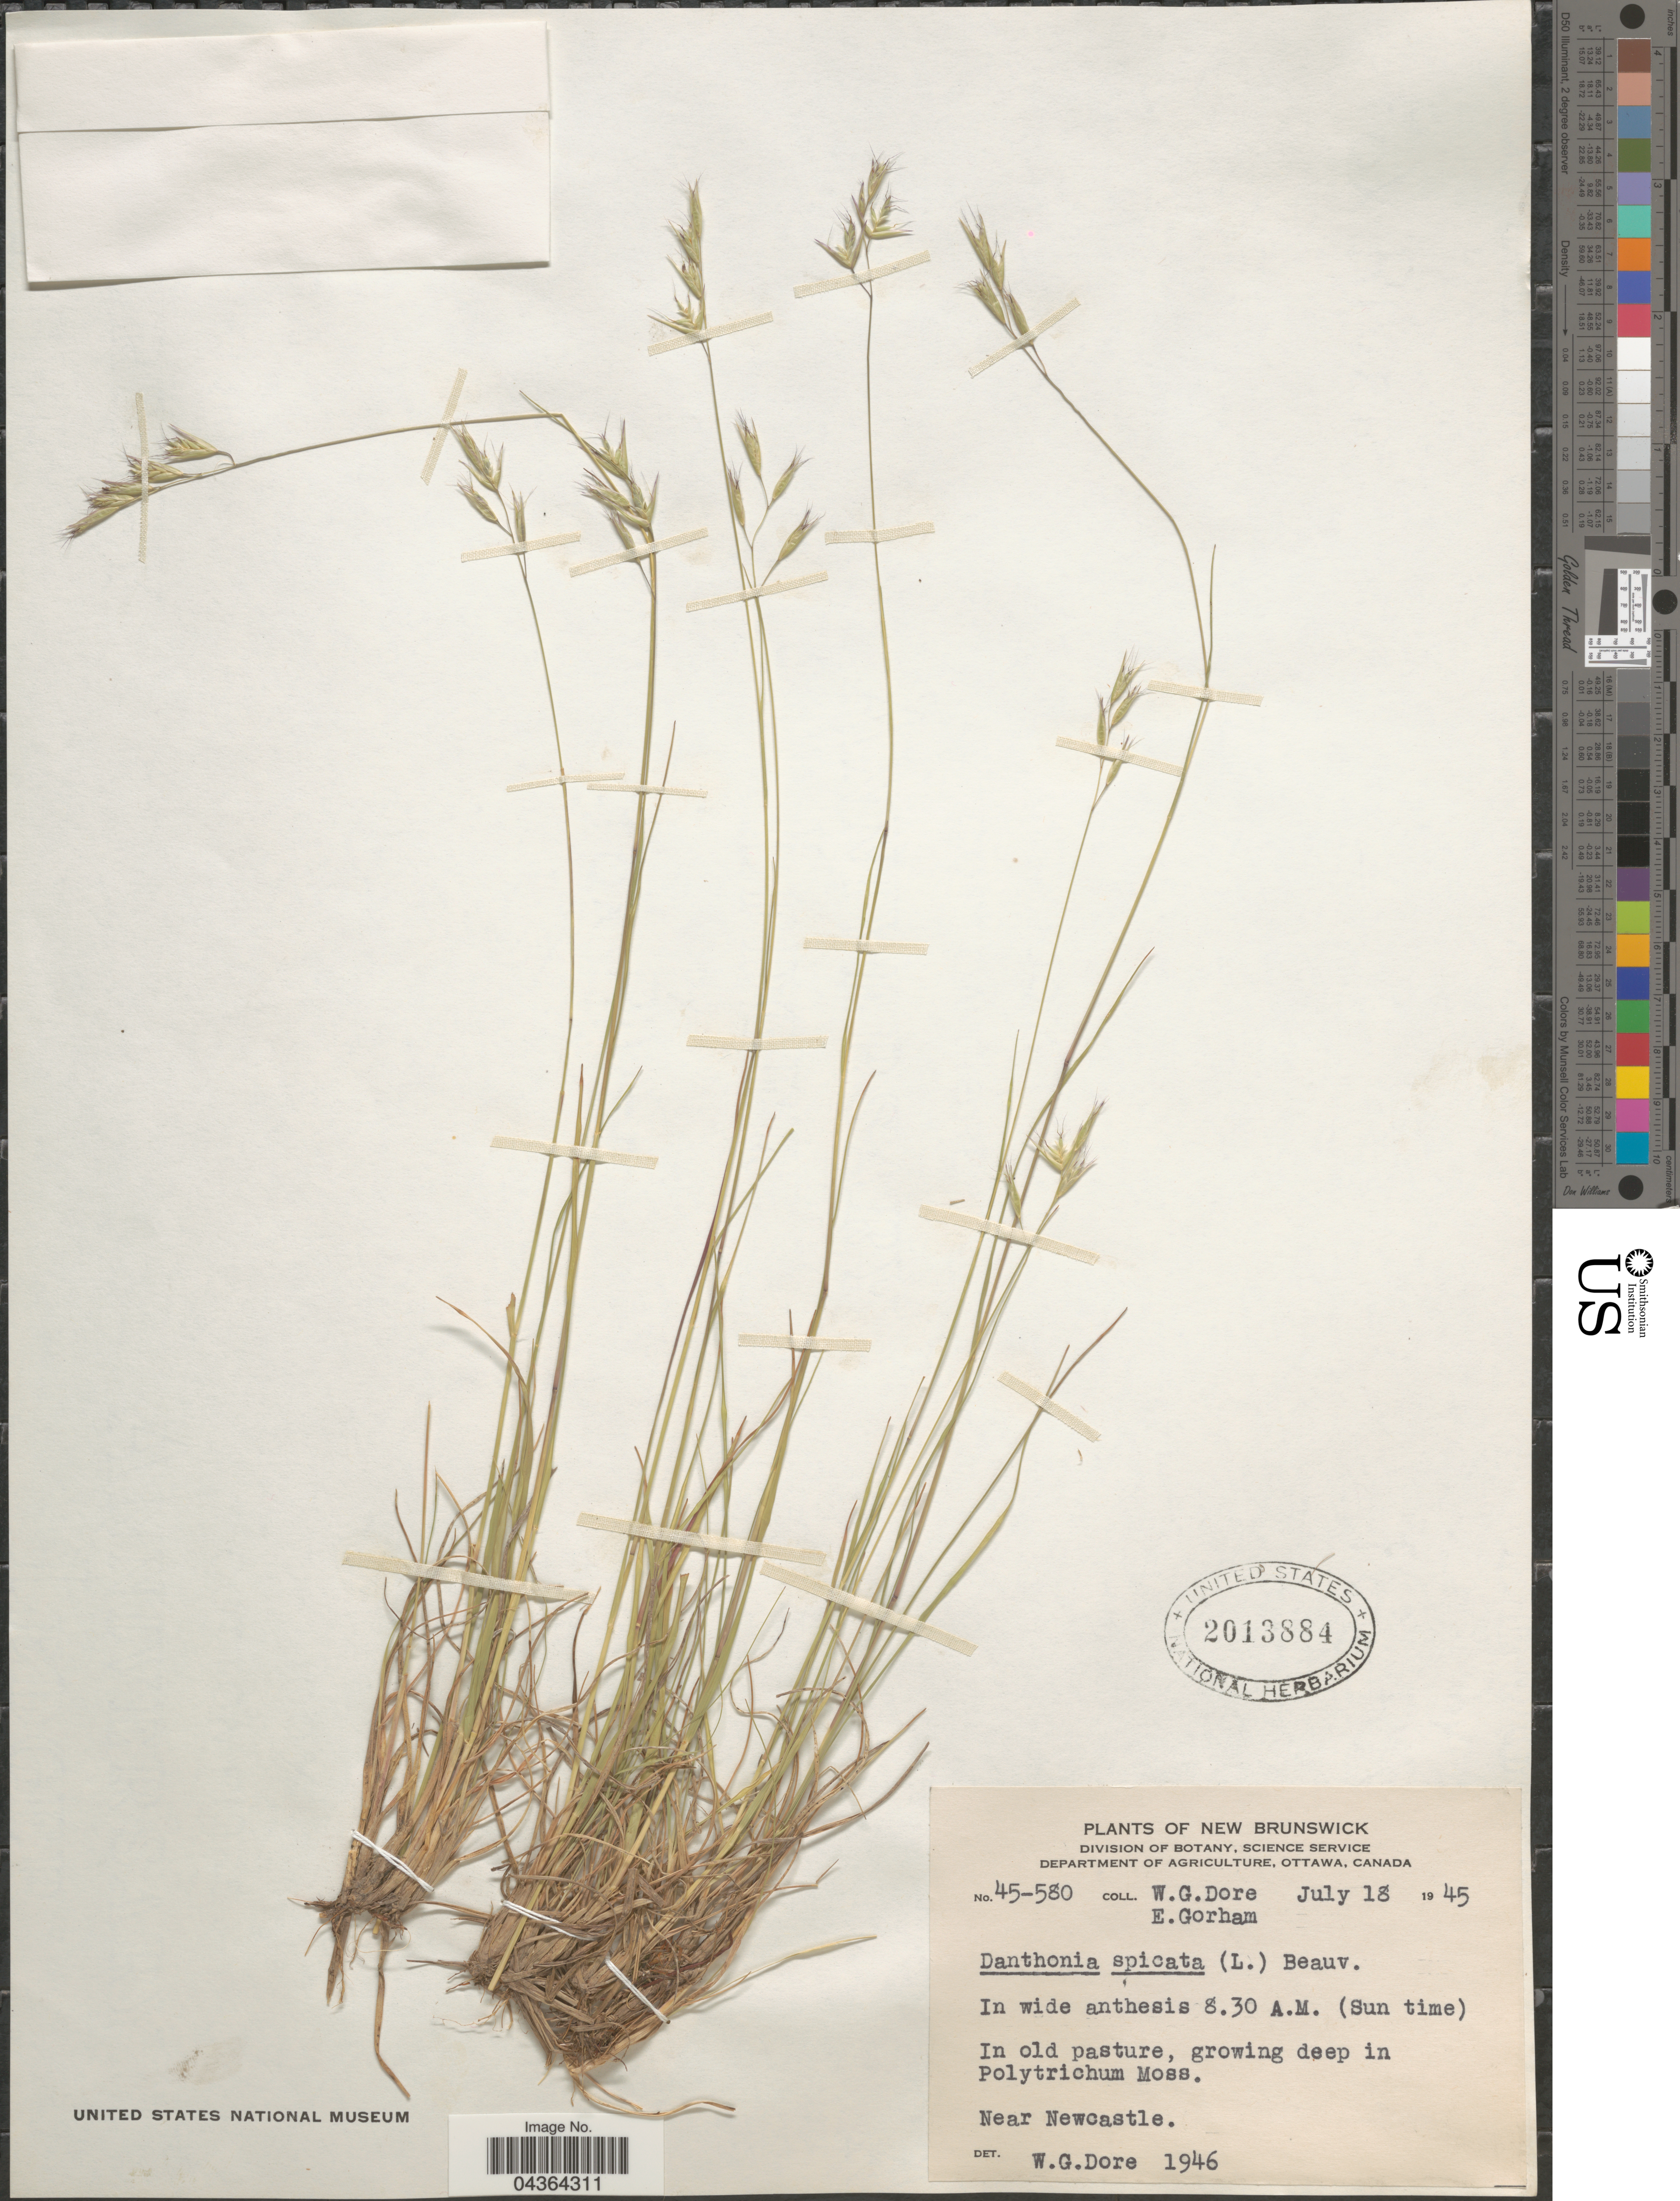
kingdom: Plantae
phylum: Tracheophyta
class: Liliopsida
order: Poales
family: Poaceae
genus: Danthonia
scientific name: Danthonia spicata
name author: (L.) P. Beauv. ex Roem. & Schult.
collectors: W. Dore & E. Gorham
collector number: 45-580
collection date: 1945-07-18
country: Canada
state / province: New Brunswick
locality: Near Newcastle.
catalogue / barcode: US 2013884